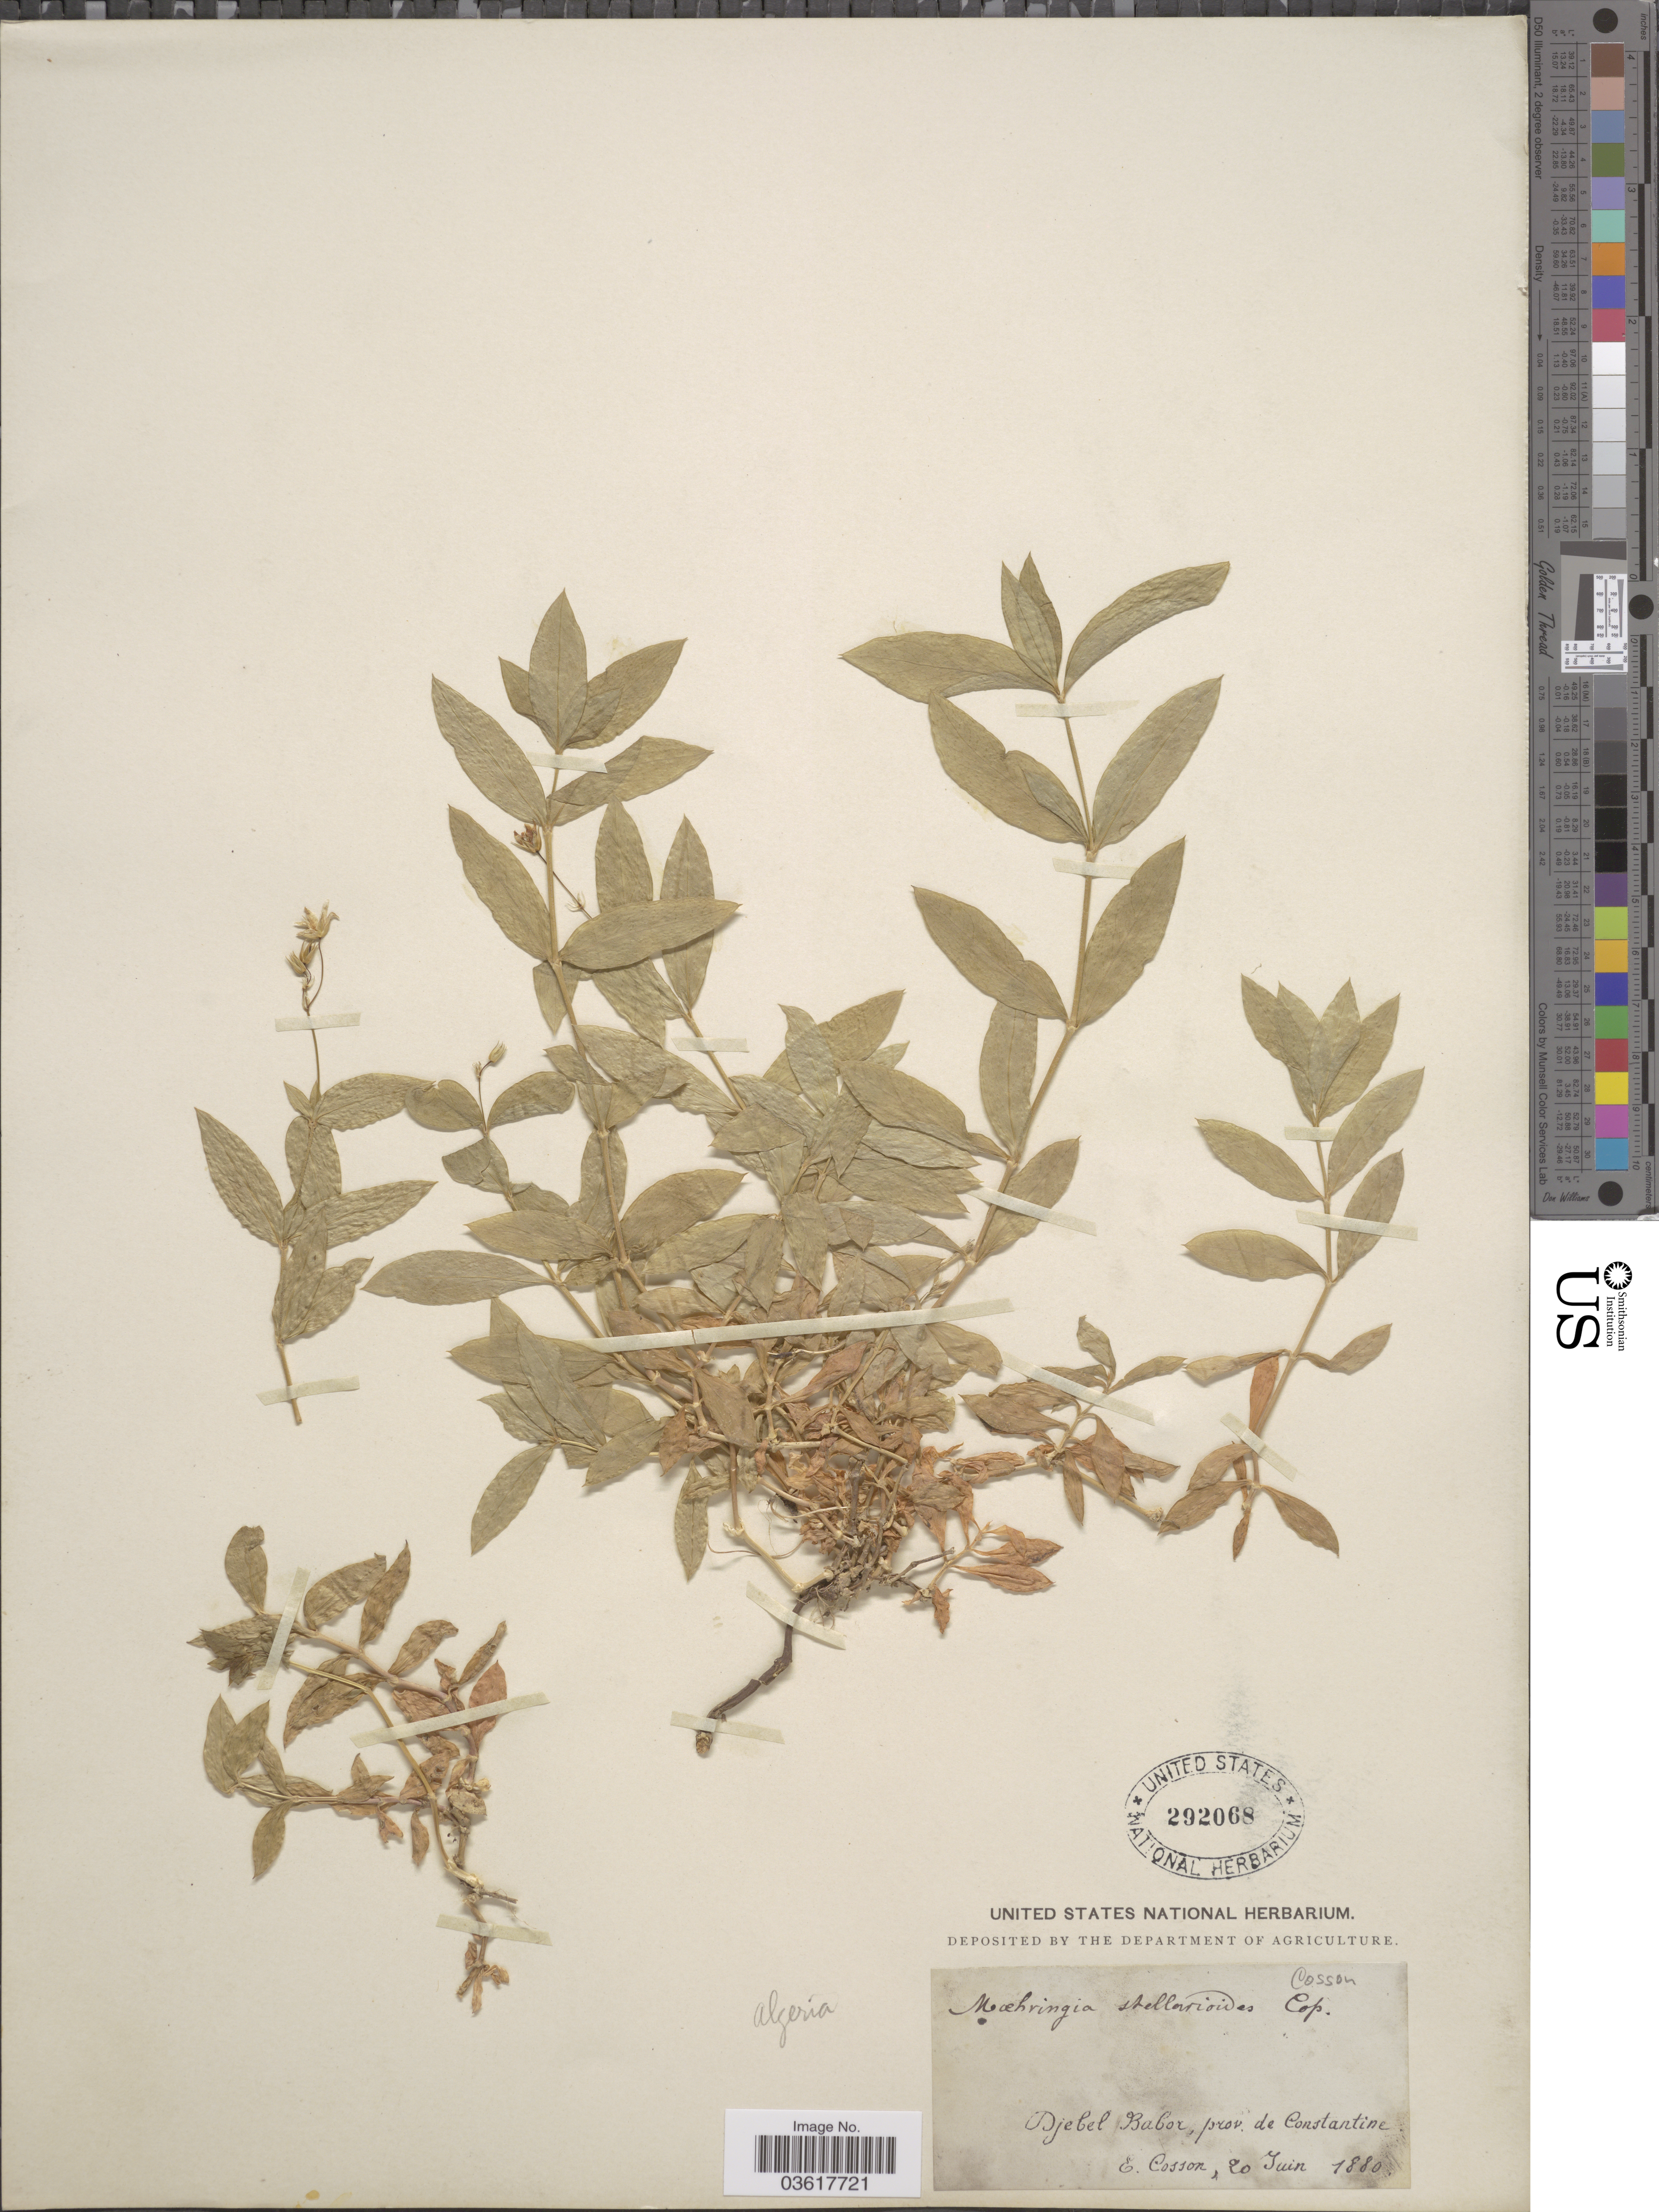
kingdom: Plantae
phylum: Tracheophyta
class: Magnoliopsida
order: Caryophyllales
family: Caryophyllaceae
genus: Moehringia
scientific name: Moehringia sp.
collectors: E. Cosson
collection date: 1880-06-20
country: Algeria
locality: Djebel Babor, prov. de Constantine.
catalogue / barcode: US 292068